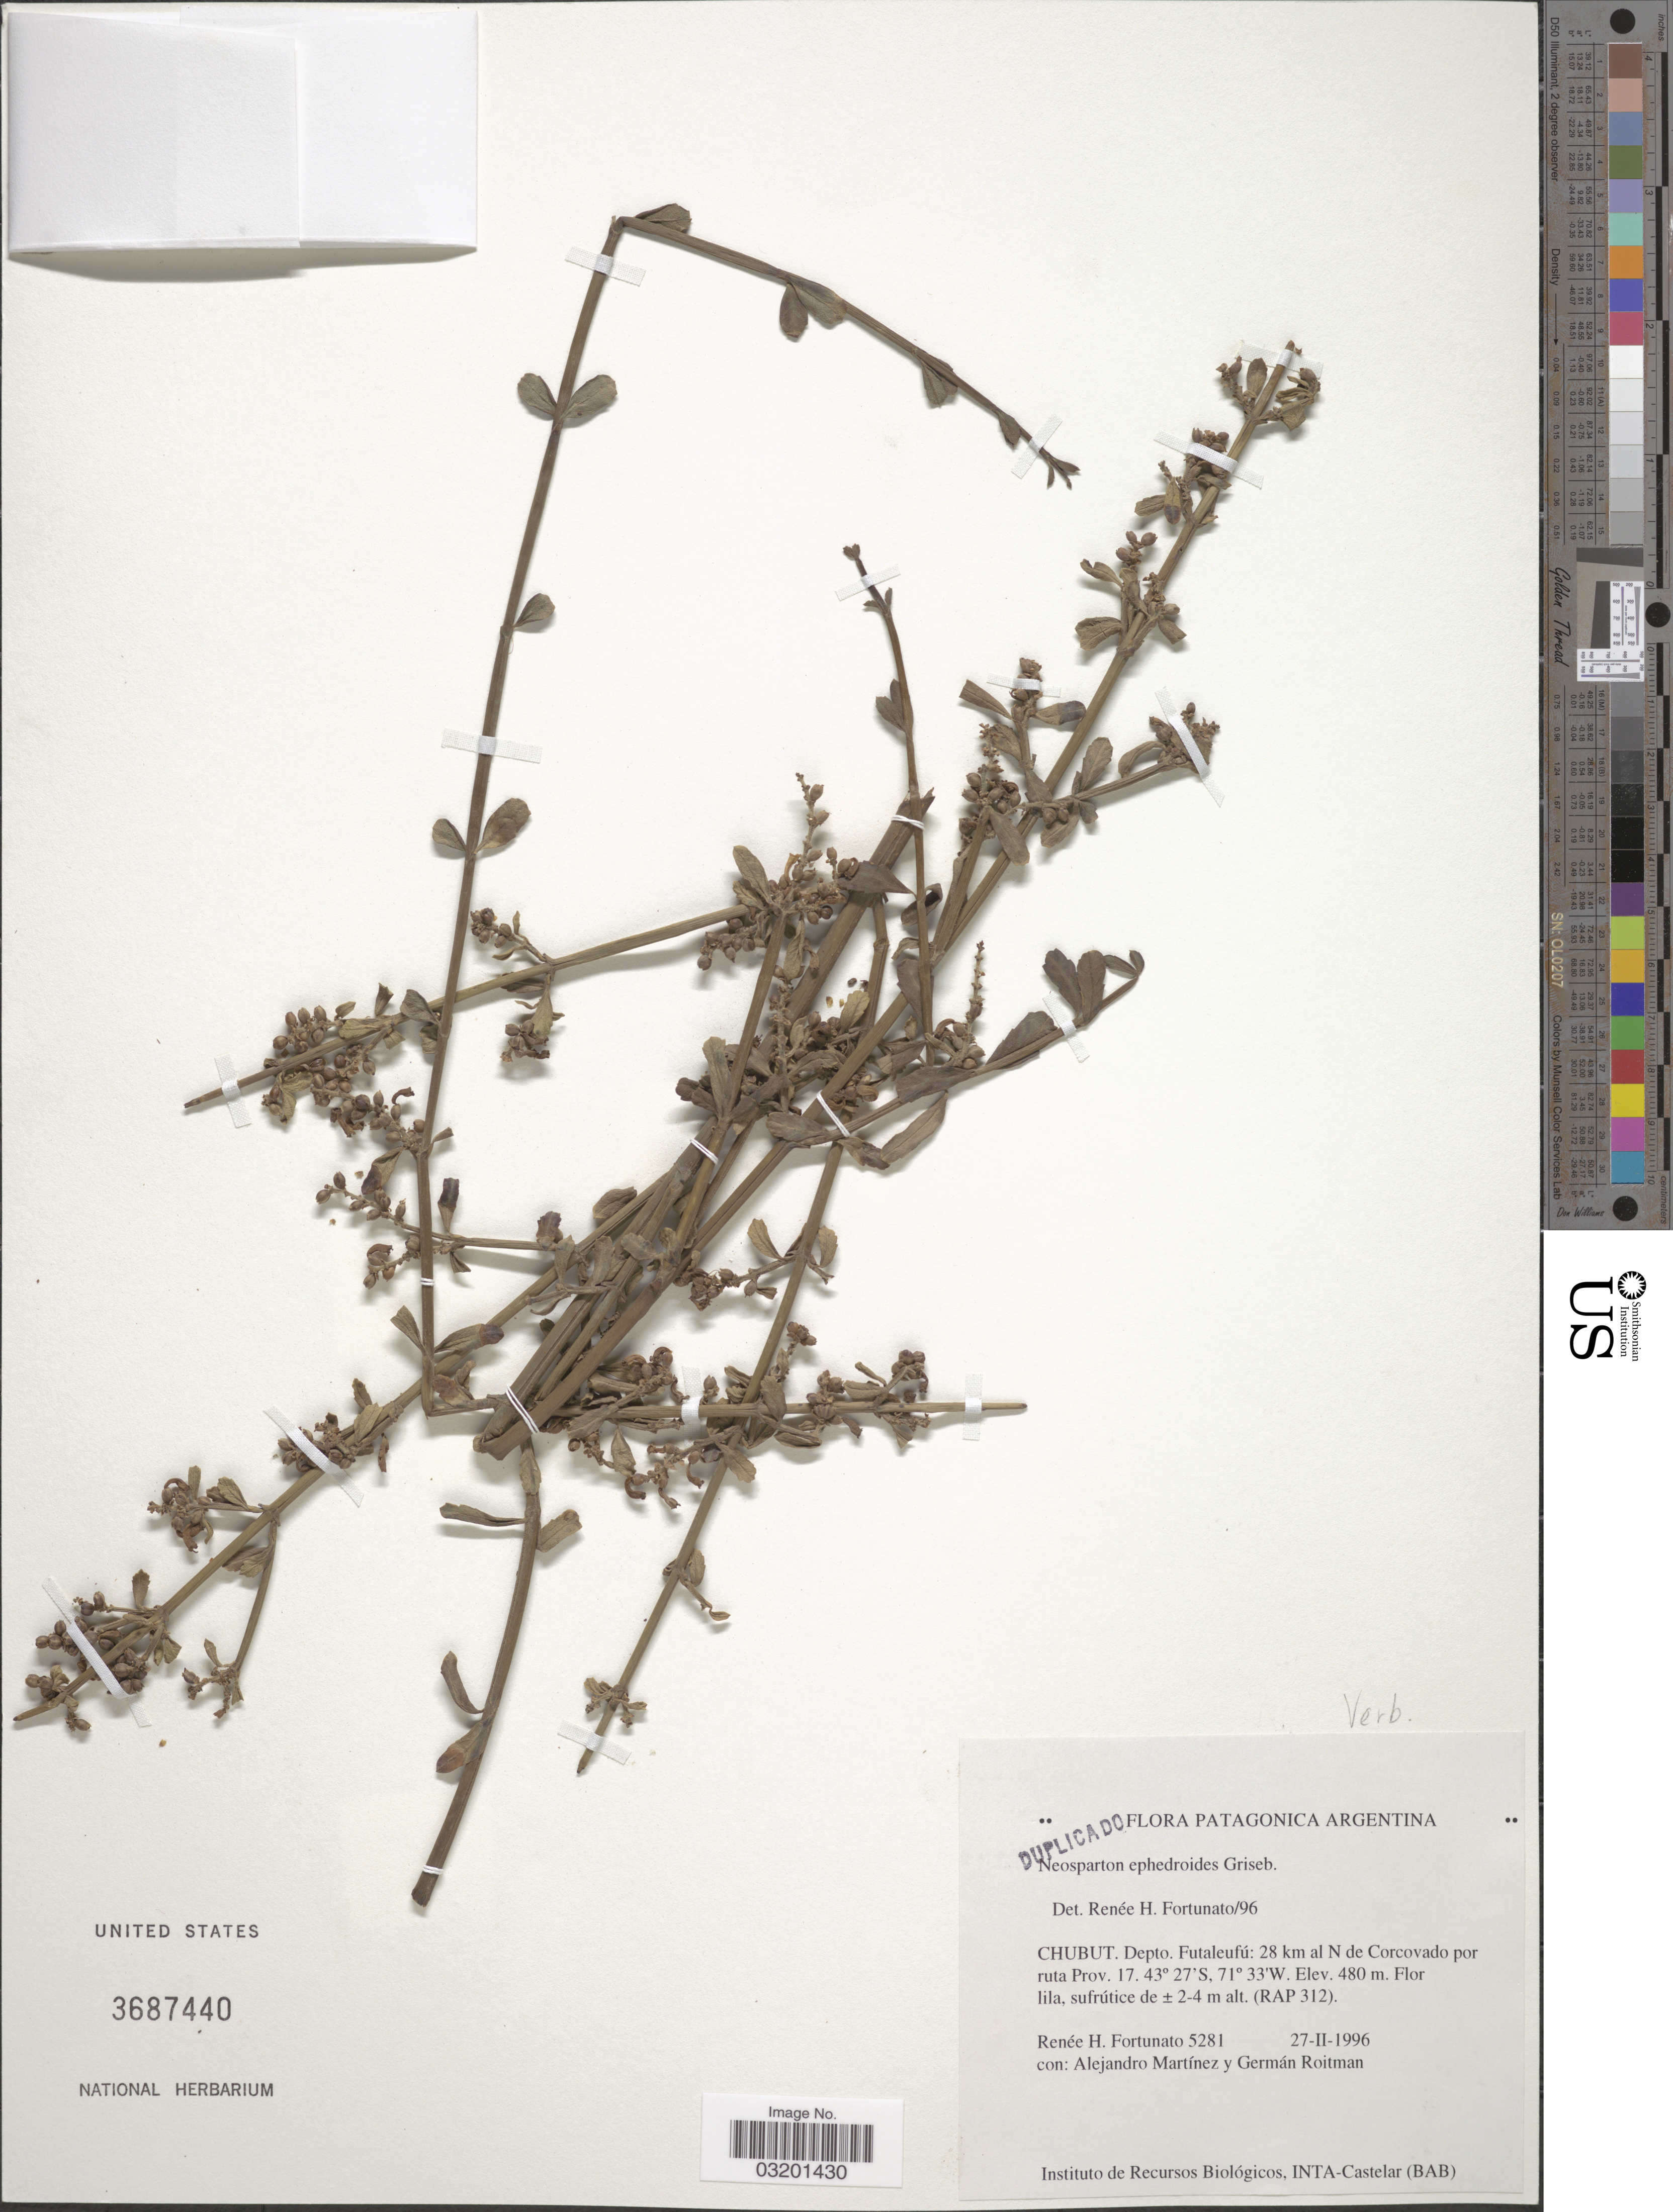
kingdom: Plantae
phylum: Tracheophyta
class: Magnoliopsida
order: Lamiales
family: Verbenaceae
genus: Neosparton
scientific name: Neosparton ephedroides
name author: Griseb.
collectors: R. H. Fortunato & A. Martínez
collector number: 5281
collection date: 1996-02-27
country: Argentina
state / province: Chubut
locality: Chubut. Depto. Futaleufú: 28 km al N de Corcovado por ruta Prov.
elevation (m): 480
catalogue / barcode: US 3687440